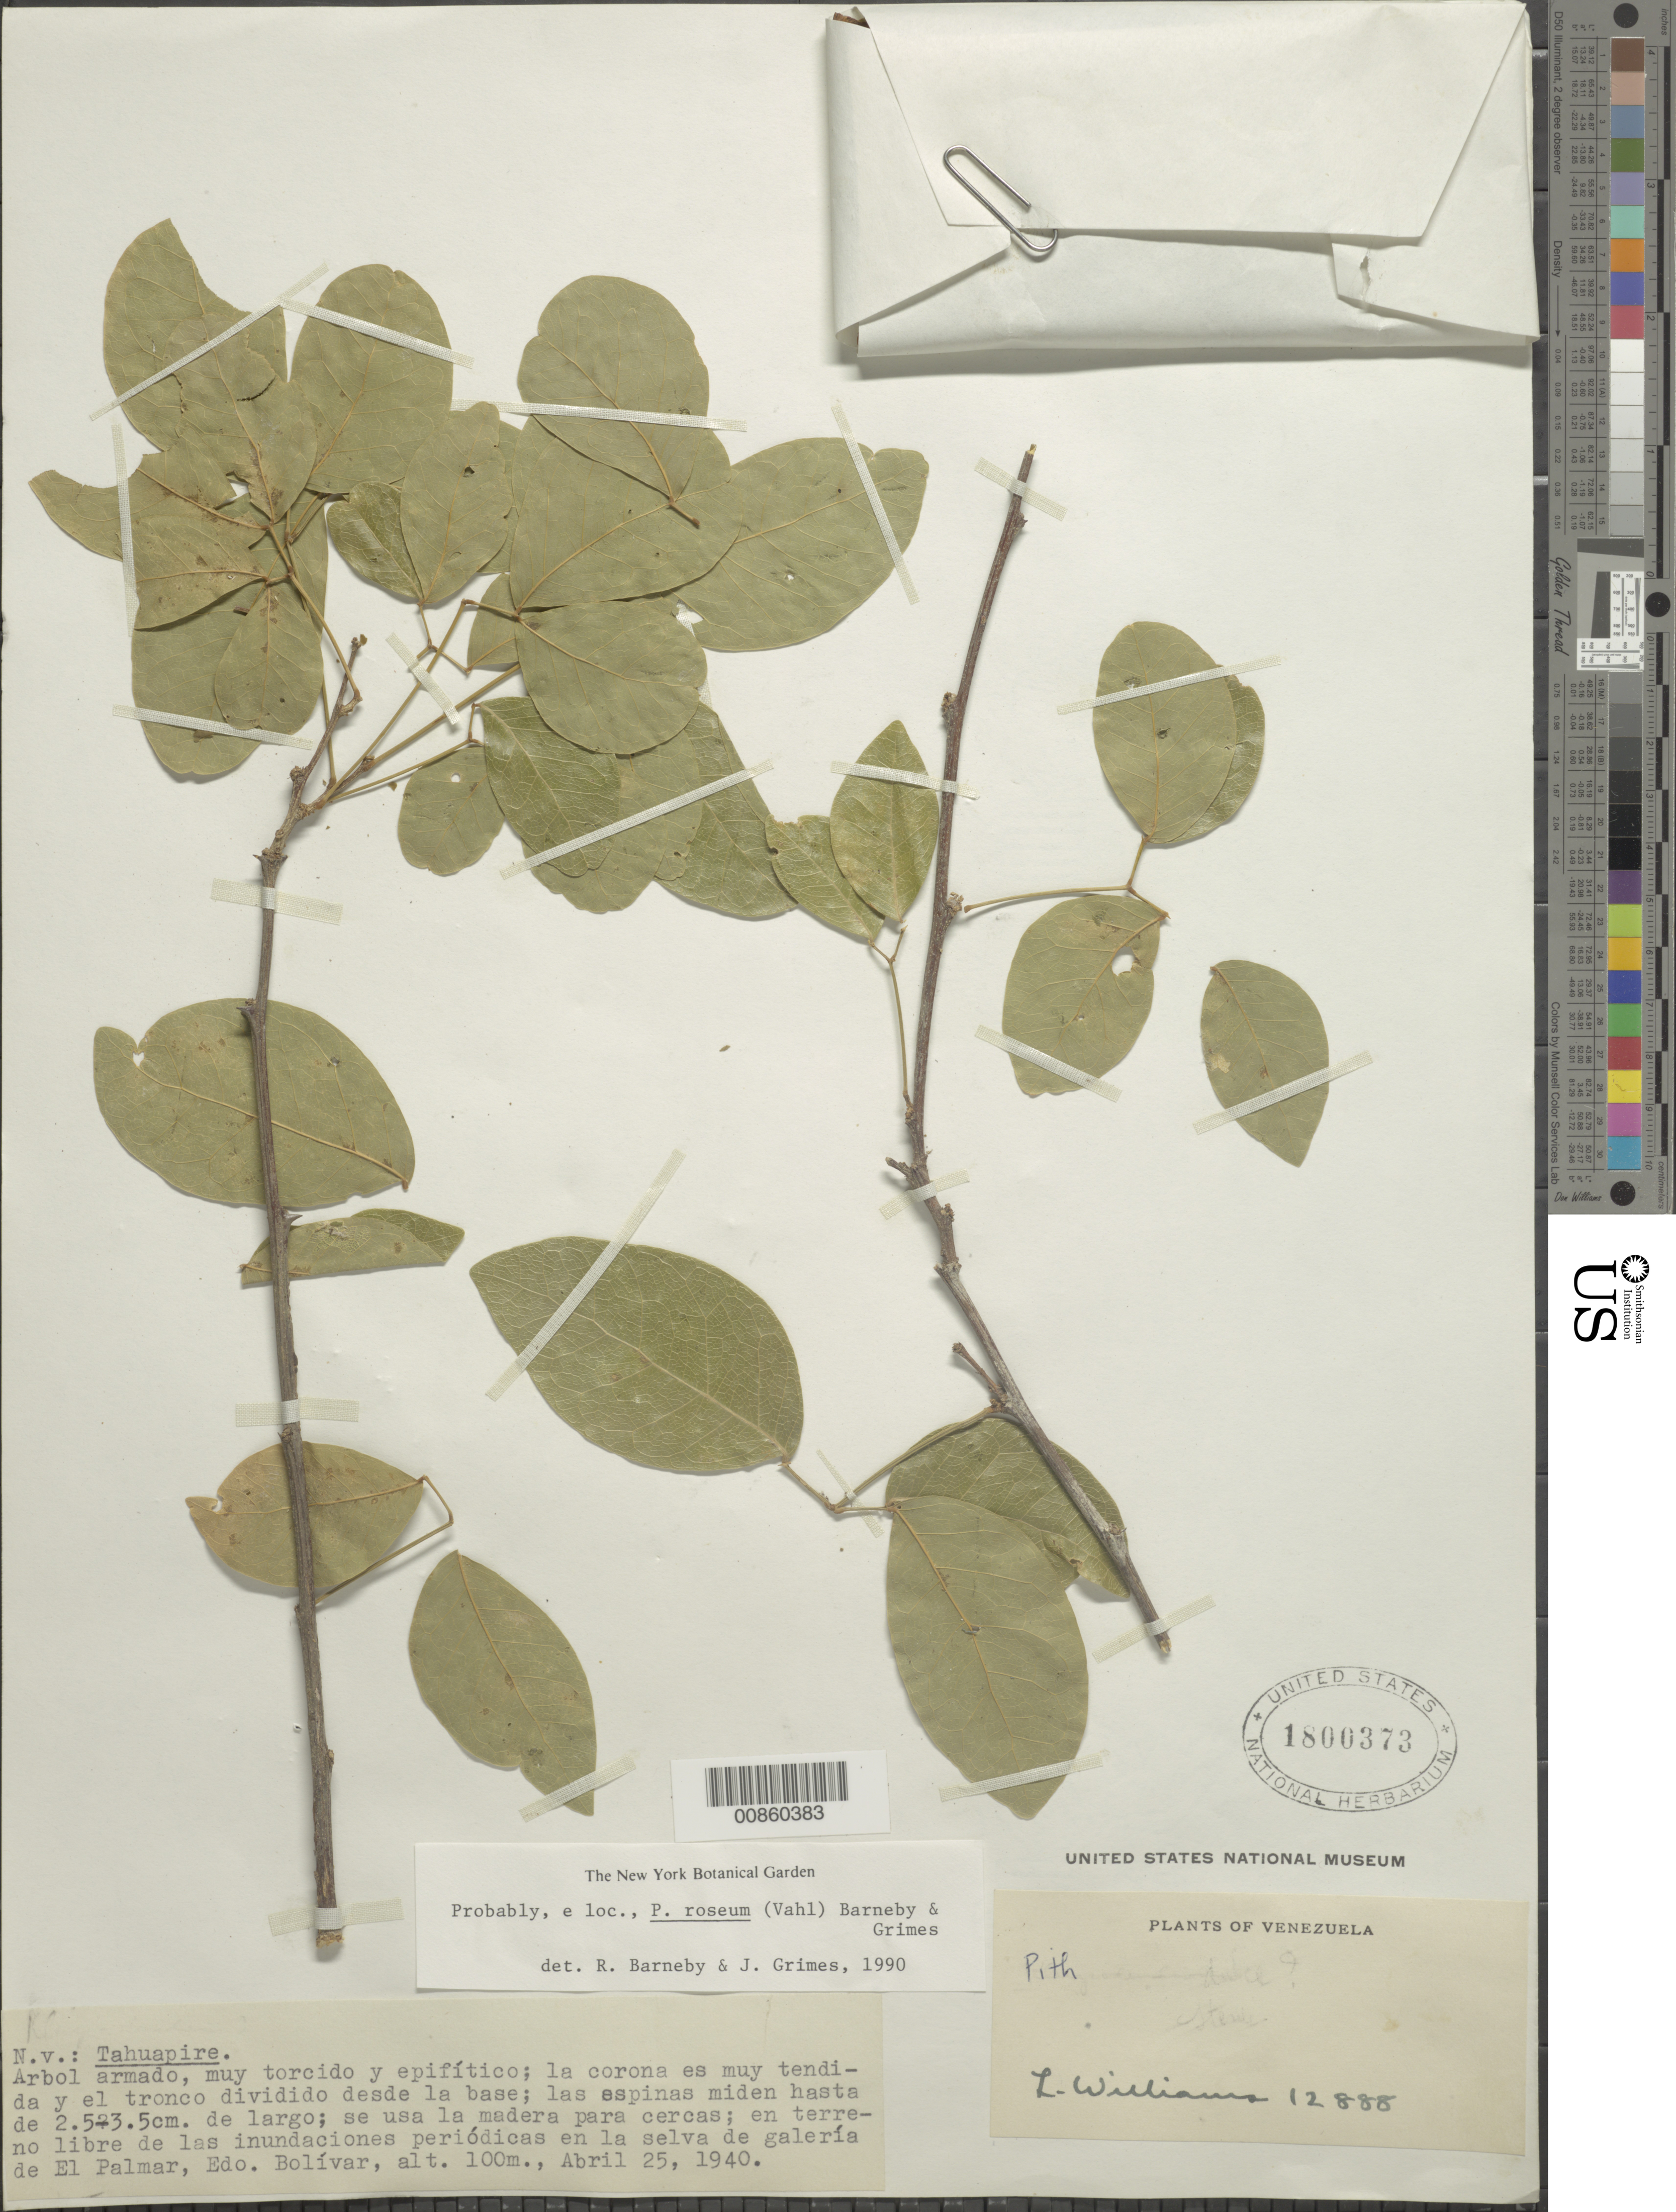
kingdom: Plantae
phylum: Tracheophyta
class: Magnoliopsida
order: Fabales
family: Fabaceae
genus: Pithecellobium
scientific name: Pithecellobium roseum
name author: (Vahl) Barneby & J.W. Grimes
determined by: Barneby, R. C.; Grimes, J. W.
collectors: Ll. Williams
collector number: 12888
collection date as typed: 25-Apr-40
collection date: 1940-04-25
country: Venezuela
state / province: Bolívar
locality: El Palmar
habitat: Terreno libre de las inundaciones priodicas en la selva de galeria de El Palmar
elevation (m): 100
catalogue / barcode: US 1800373